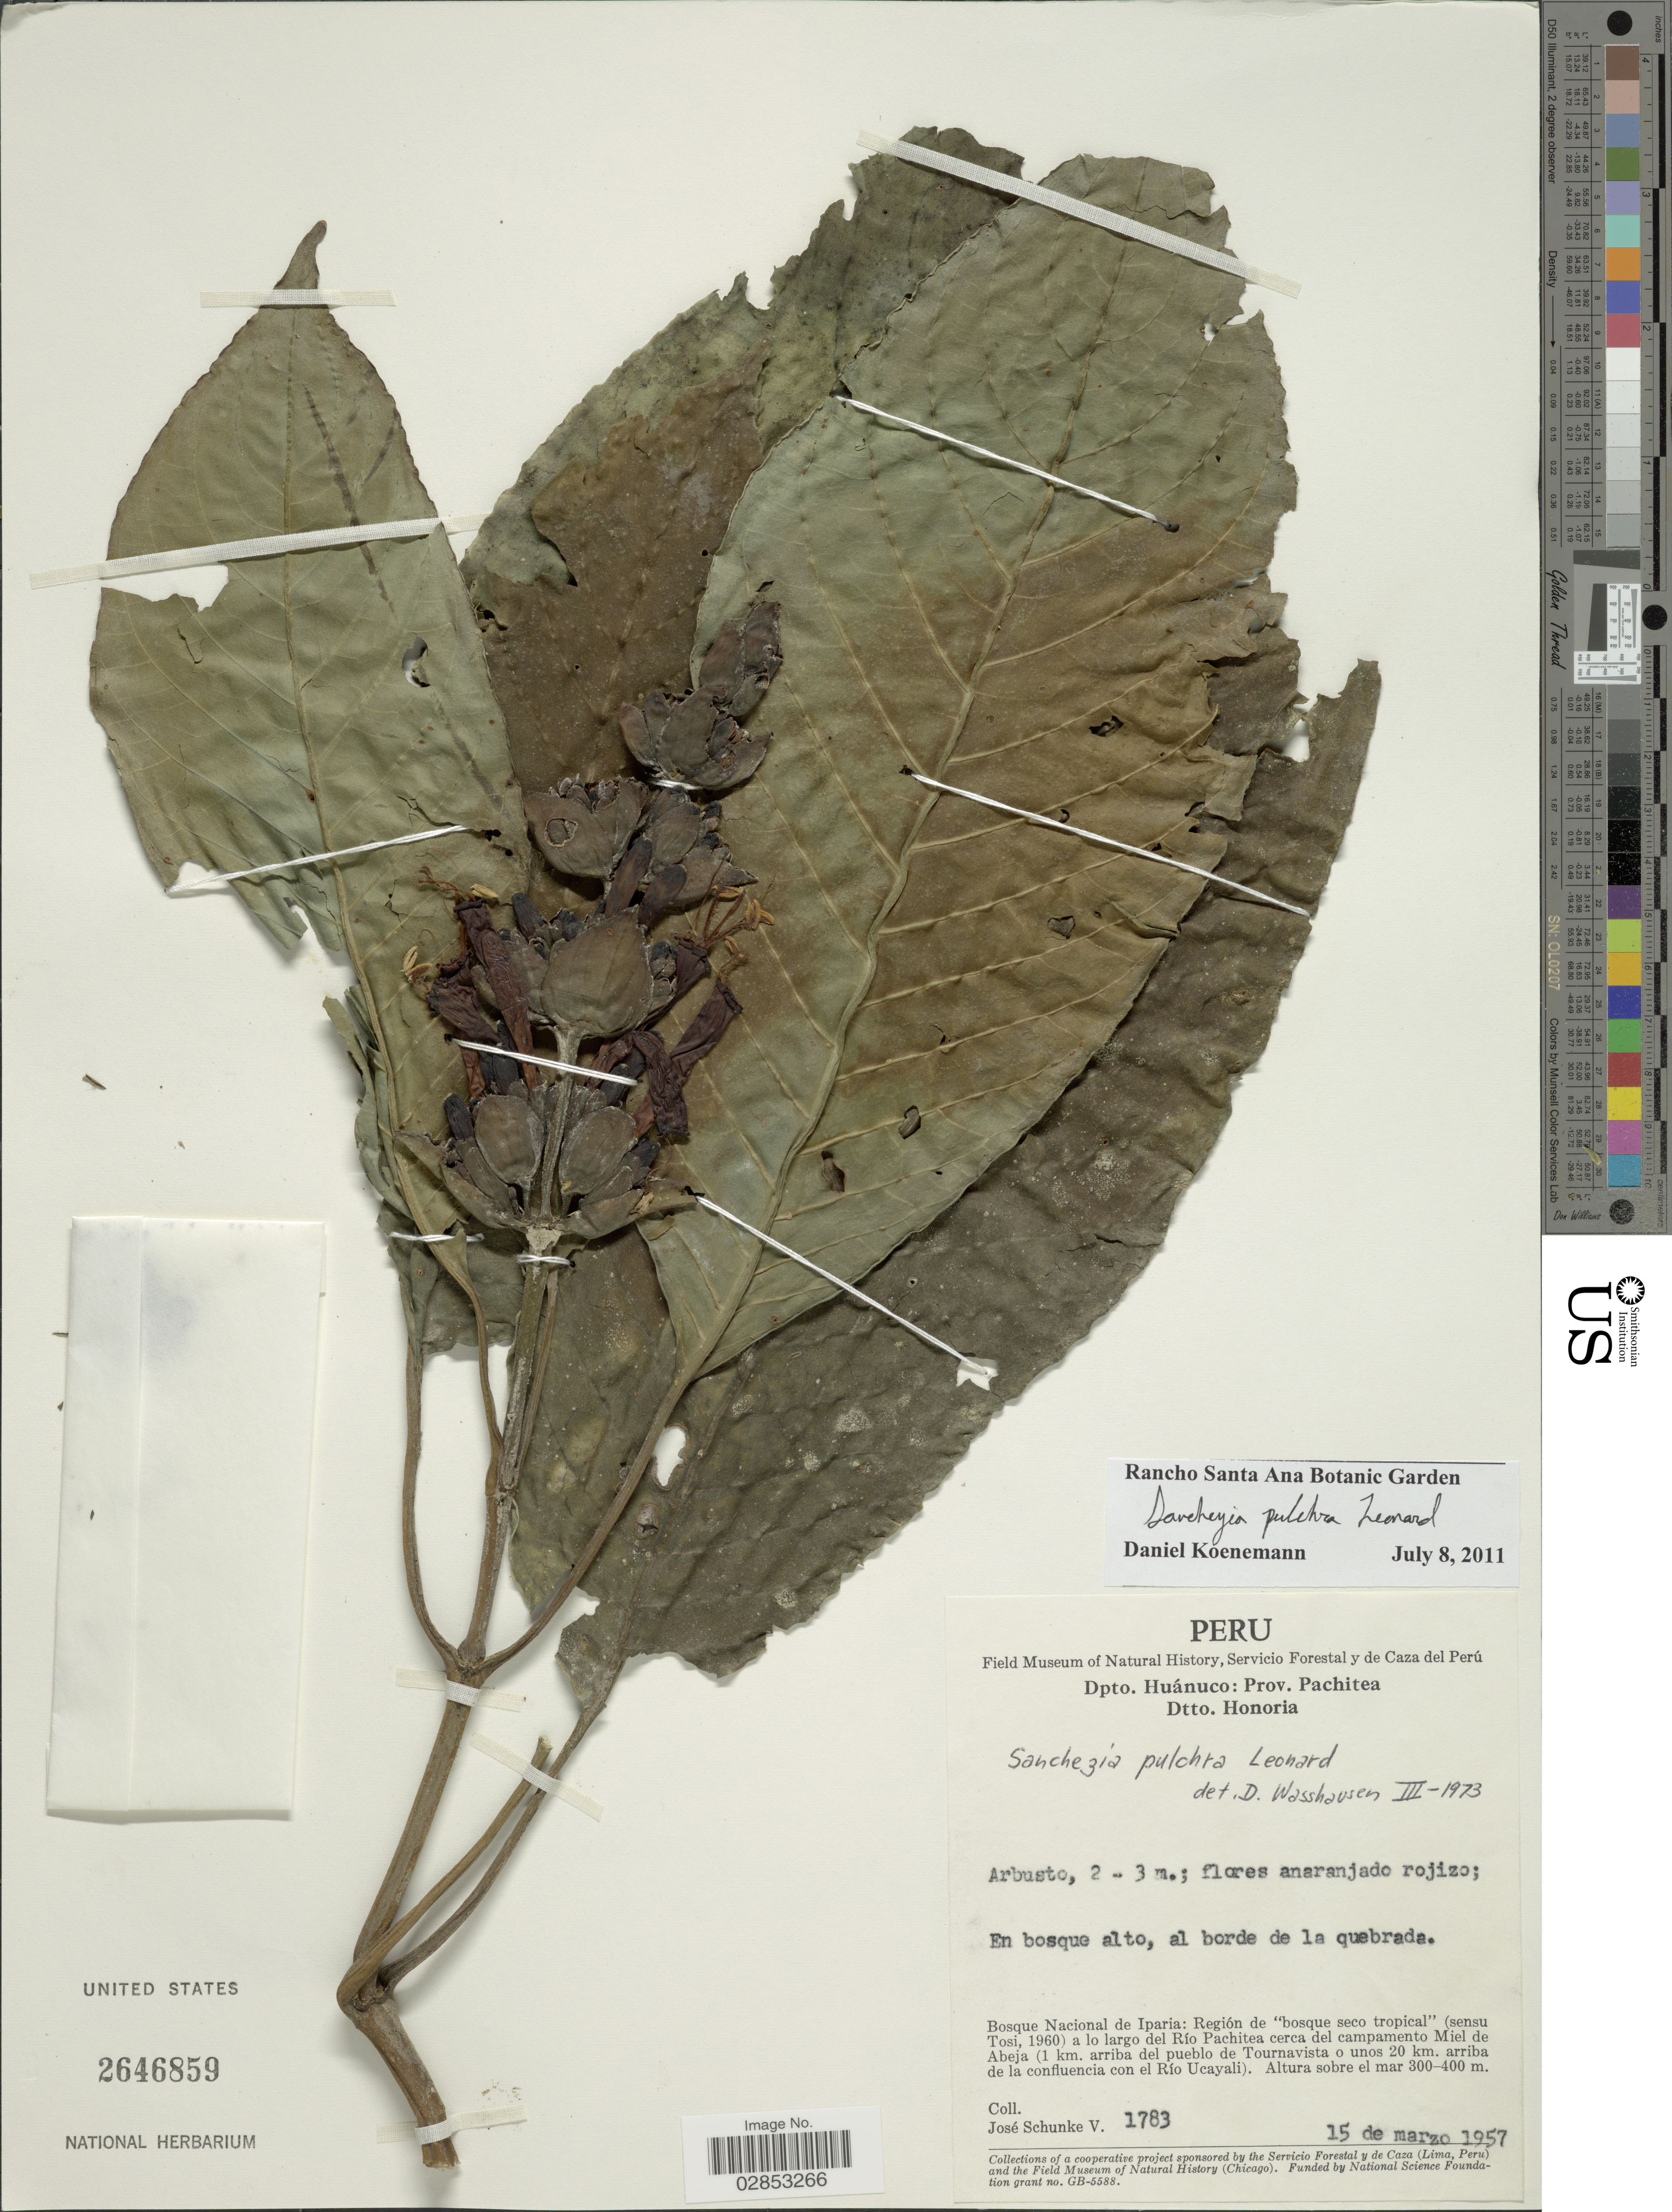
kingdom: Plantae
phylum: Tracheophyta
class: Magnoliopsida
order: Lamiales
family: Acanthaceae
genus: Sanchezia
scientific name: Sanchezia pulchra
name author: Leonard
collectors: J. Schunke Vigo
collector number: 1783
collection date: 1957-03-15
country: Peru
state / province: Huánuco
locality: Dpto. Huánuco: Prov. Pachitea, Dtto. Honoria, Bosque Nacional de Iparia: Región de "bosque seco tropical" (sensu Tosi, 1960) a lo largo del Río Pachitea cerca del campamento Miel de Abeja (1 km. arriba del puebla de Tounavista o unos 20 km. arriba de la confluencia con el Río Ucayali).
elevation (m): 300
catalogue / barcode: US 2646859